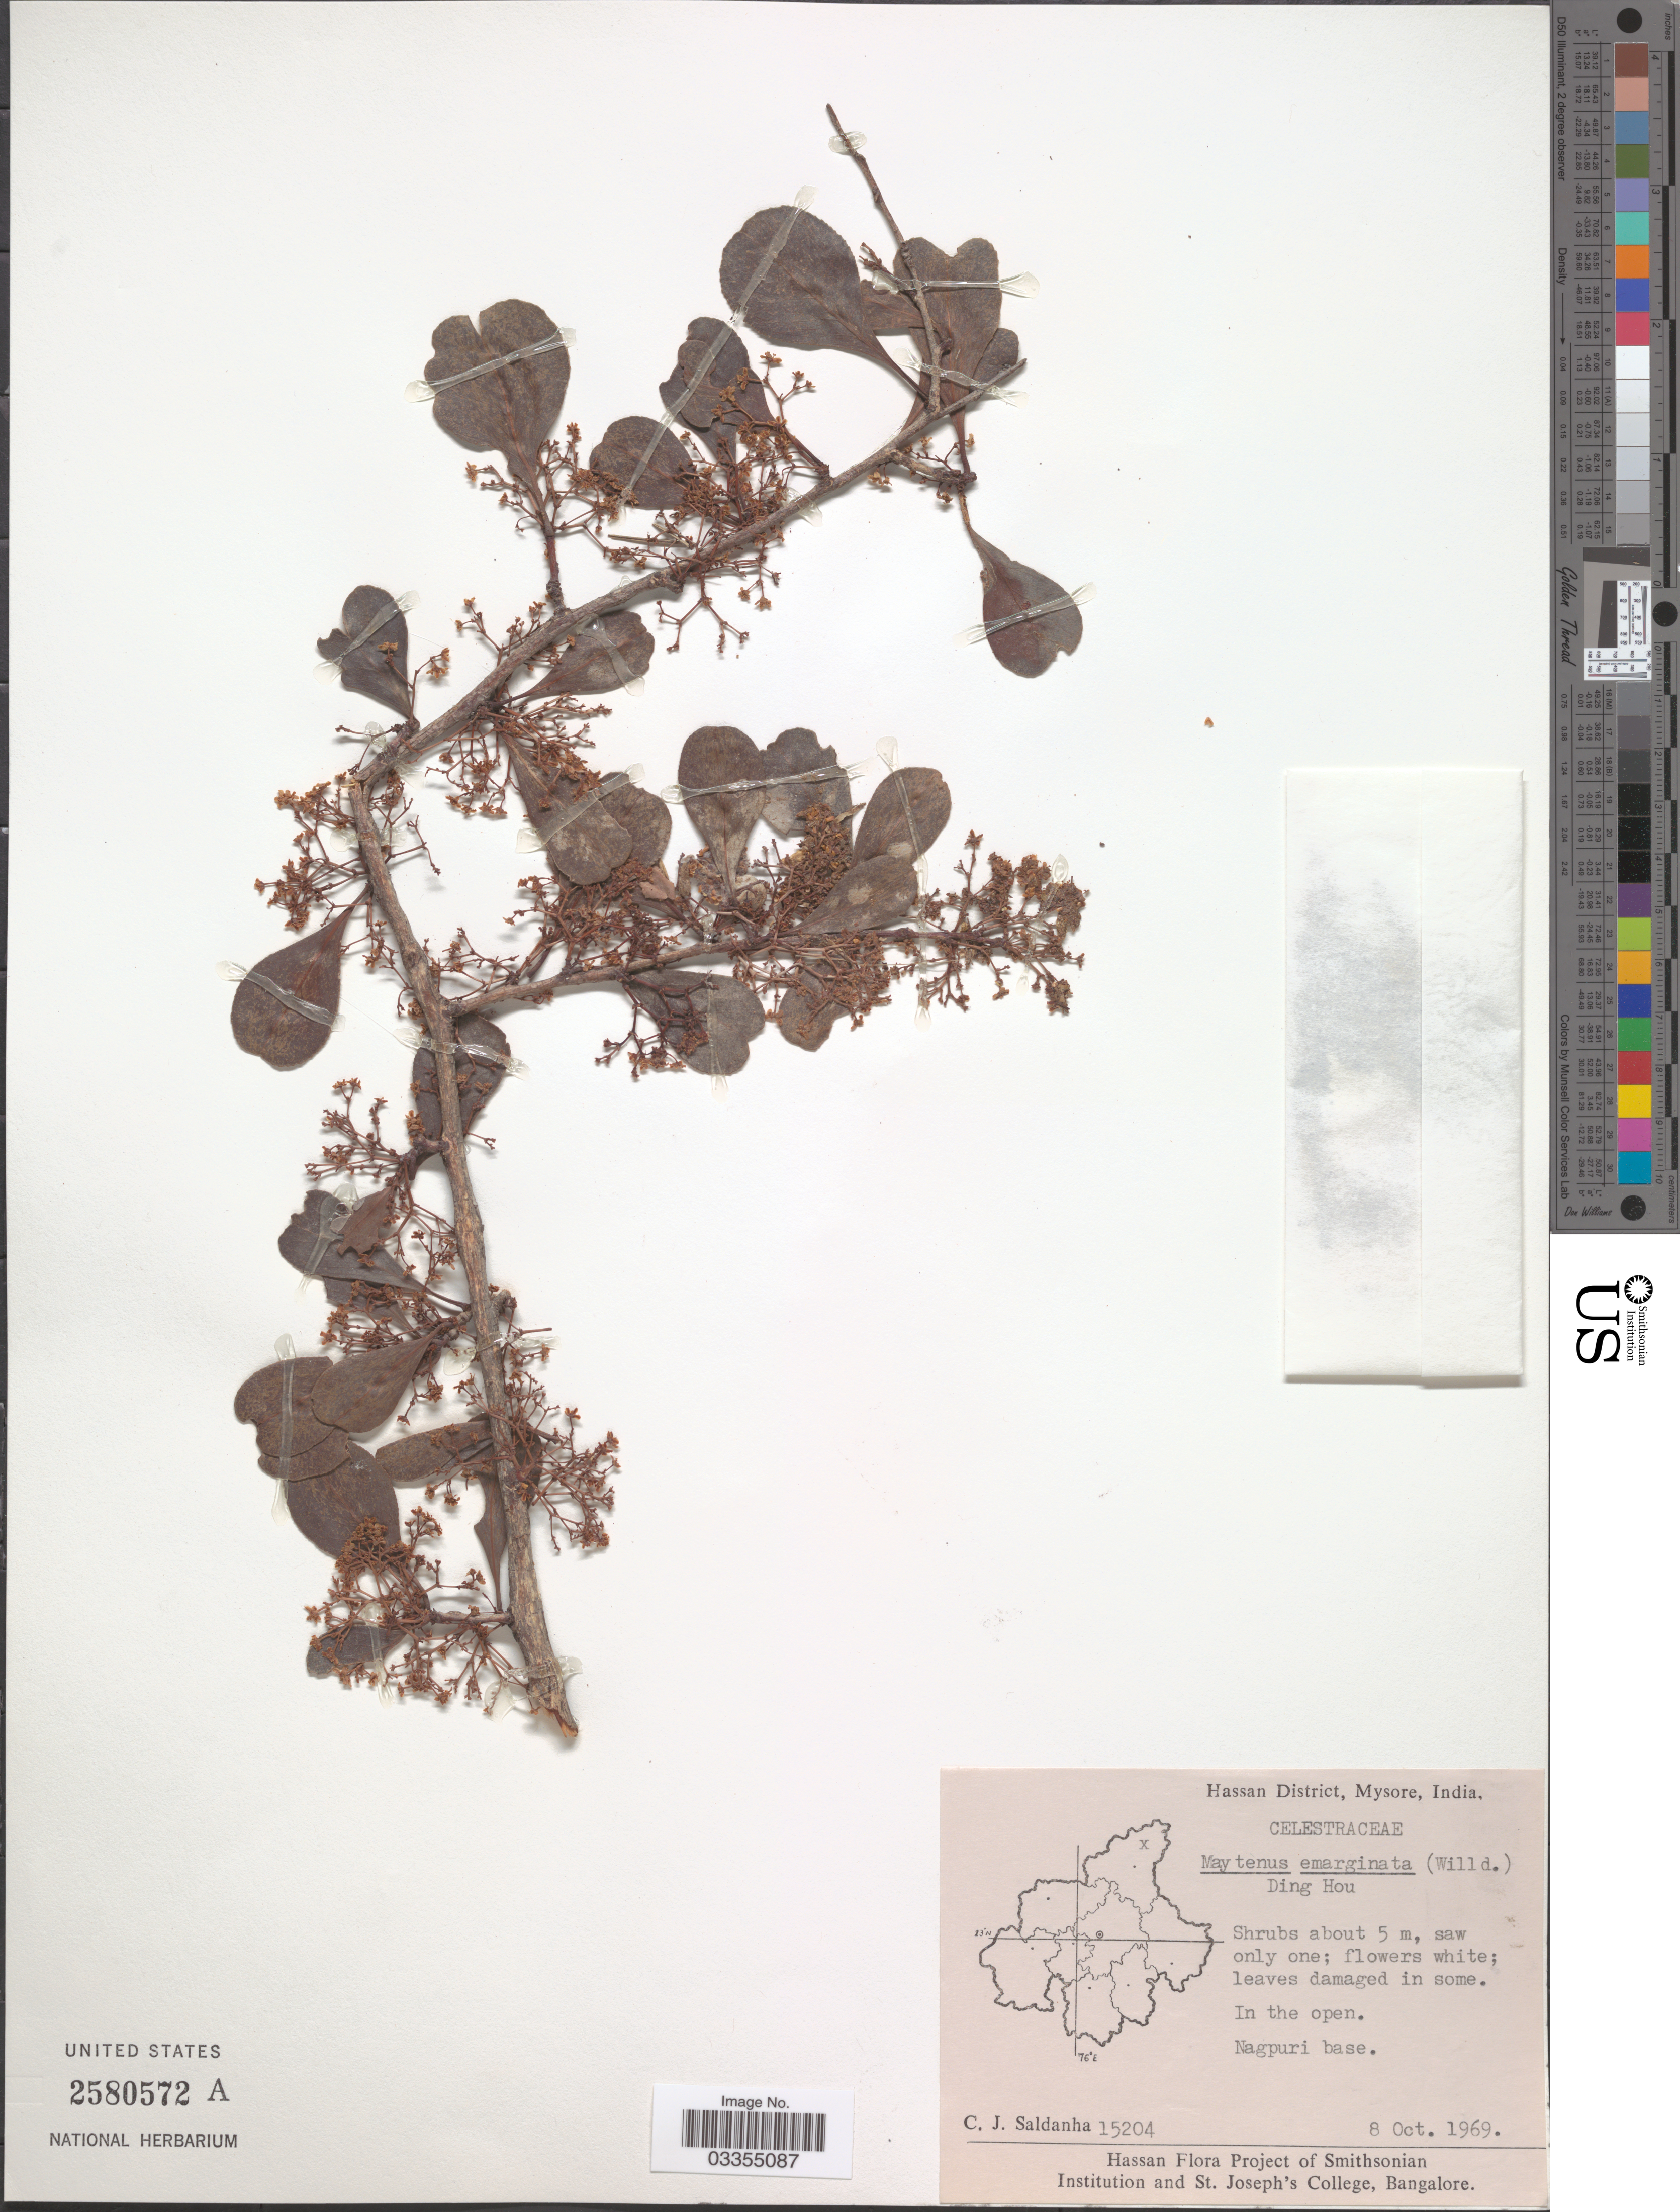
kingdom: Plantae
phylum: Tracheophyta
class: Magnoliopsida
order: Celastrales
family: Celastraceae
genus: Gymnosporia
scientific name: Gymnosporia montana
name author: (Roth) Benth.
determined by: Strong, Mark T., (BOT), Smithsonian Institution - National Museum of Natural History (UNITED STATES)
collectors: C. J. Saldanha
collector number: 15204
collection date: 1969-10-08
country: India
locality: Hassan District, Mysore. Nagpuri base.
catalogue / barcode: US 2580572A